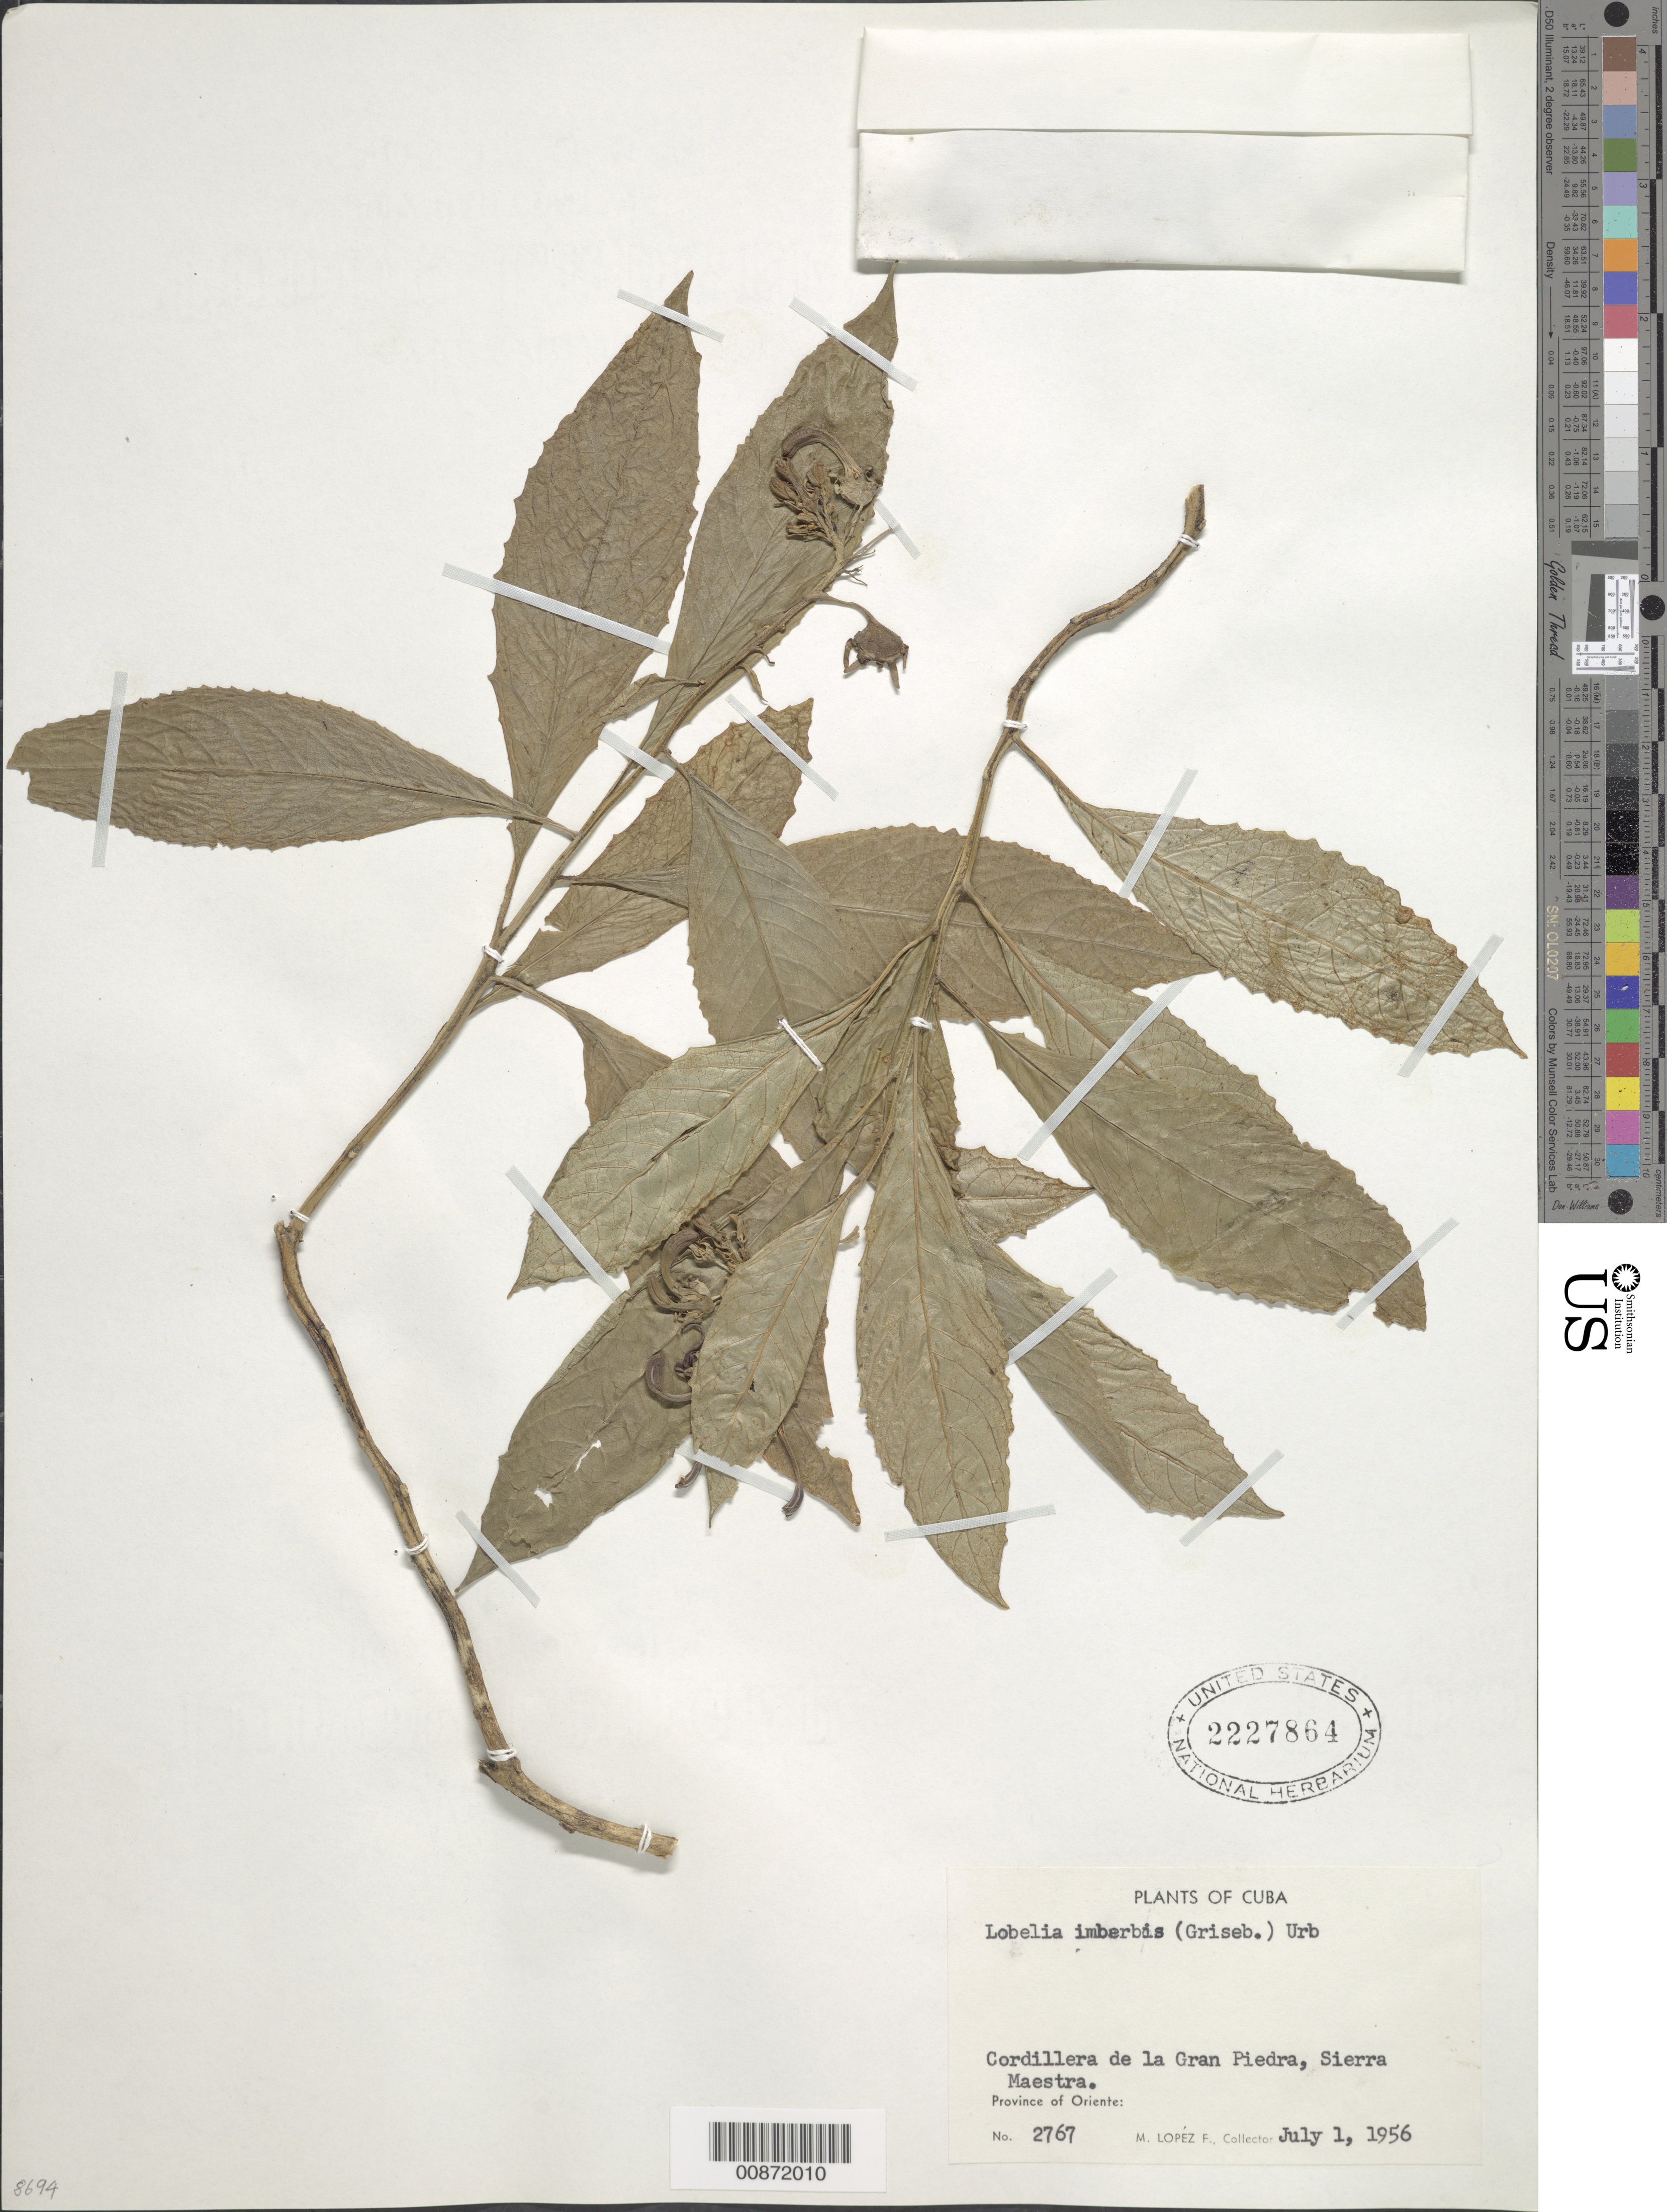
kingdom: Plantae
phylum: Tracheophyta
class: Magnoliopsida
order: Asterales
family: Campanulaceae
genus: Lobelia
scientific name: Lobelia imberbis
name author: (Griseb.) Urb.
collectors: M. López Figueiras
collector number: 2767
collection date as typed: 01 Jul 1956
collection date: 1956-07-01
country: Cuba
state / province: Oriente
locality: Cordillera de la Gran Piedra, Sierra Maestra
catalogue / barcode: US 2227864